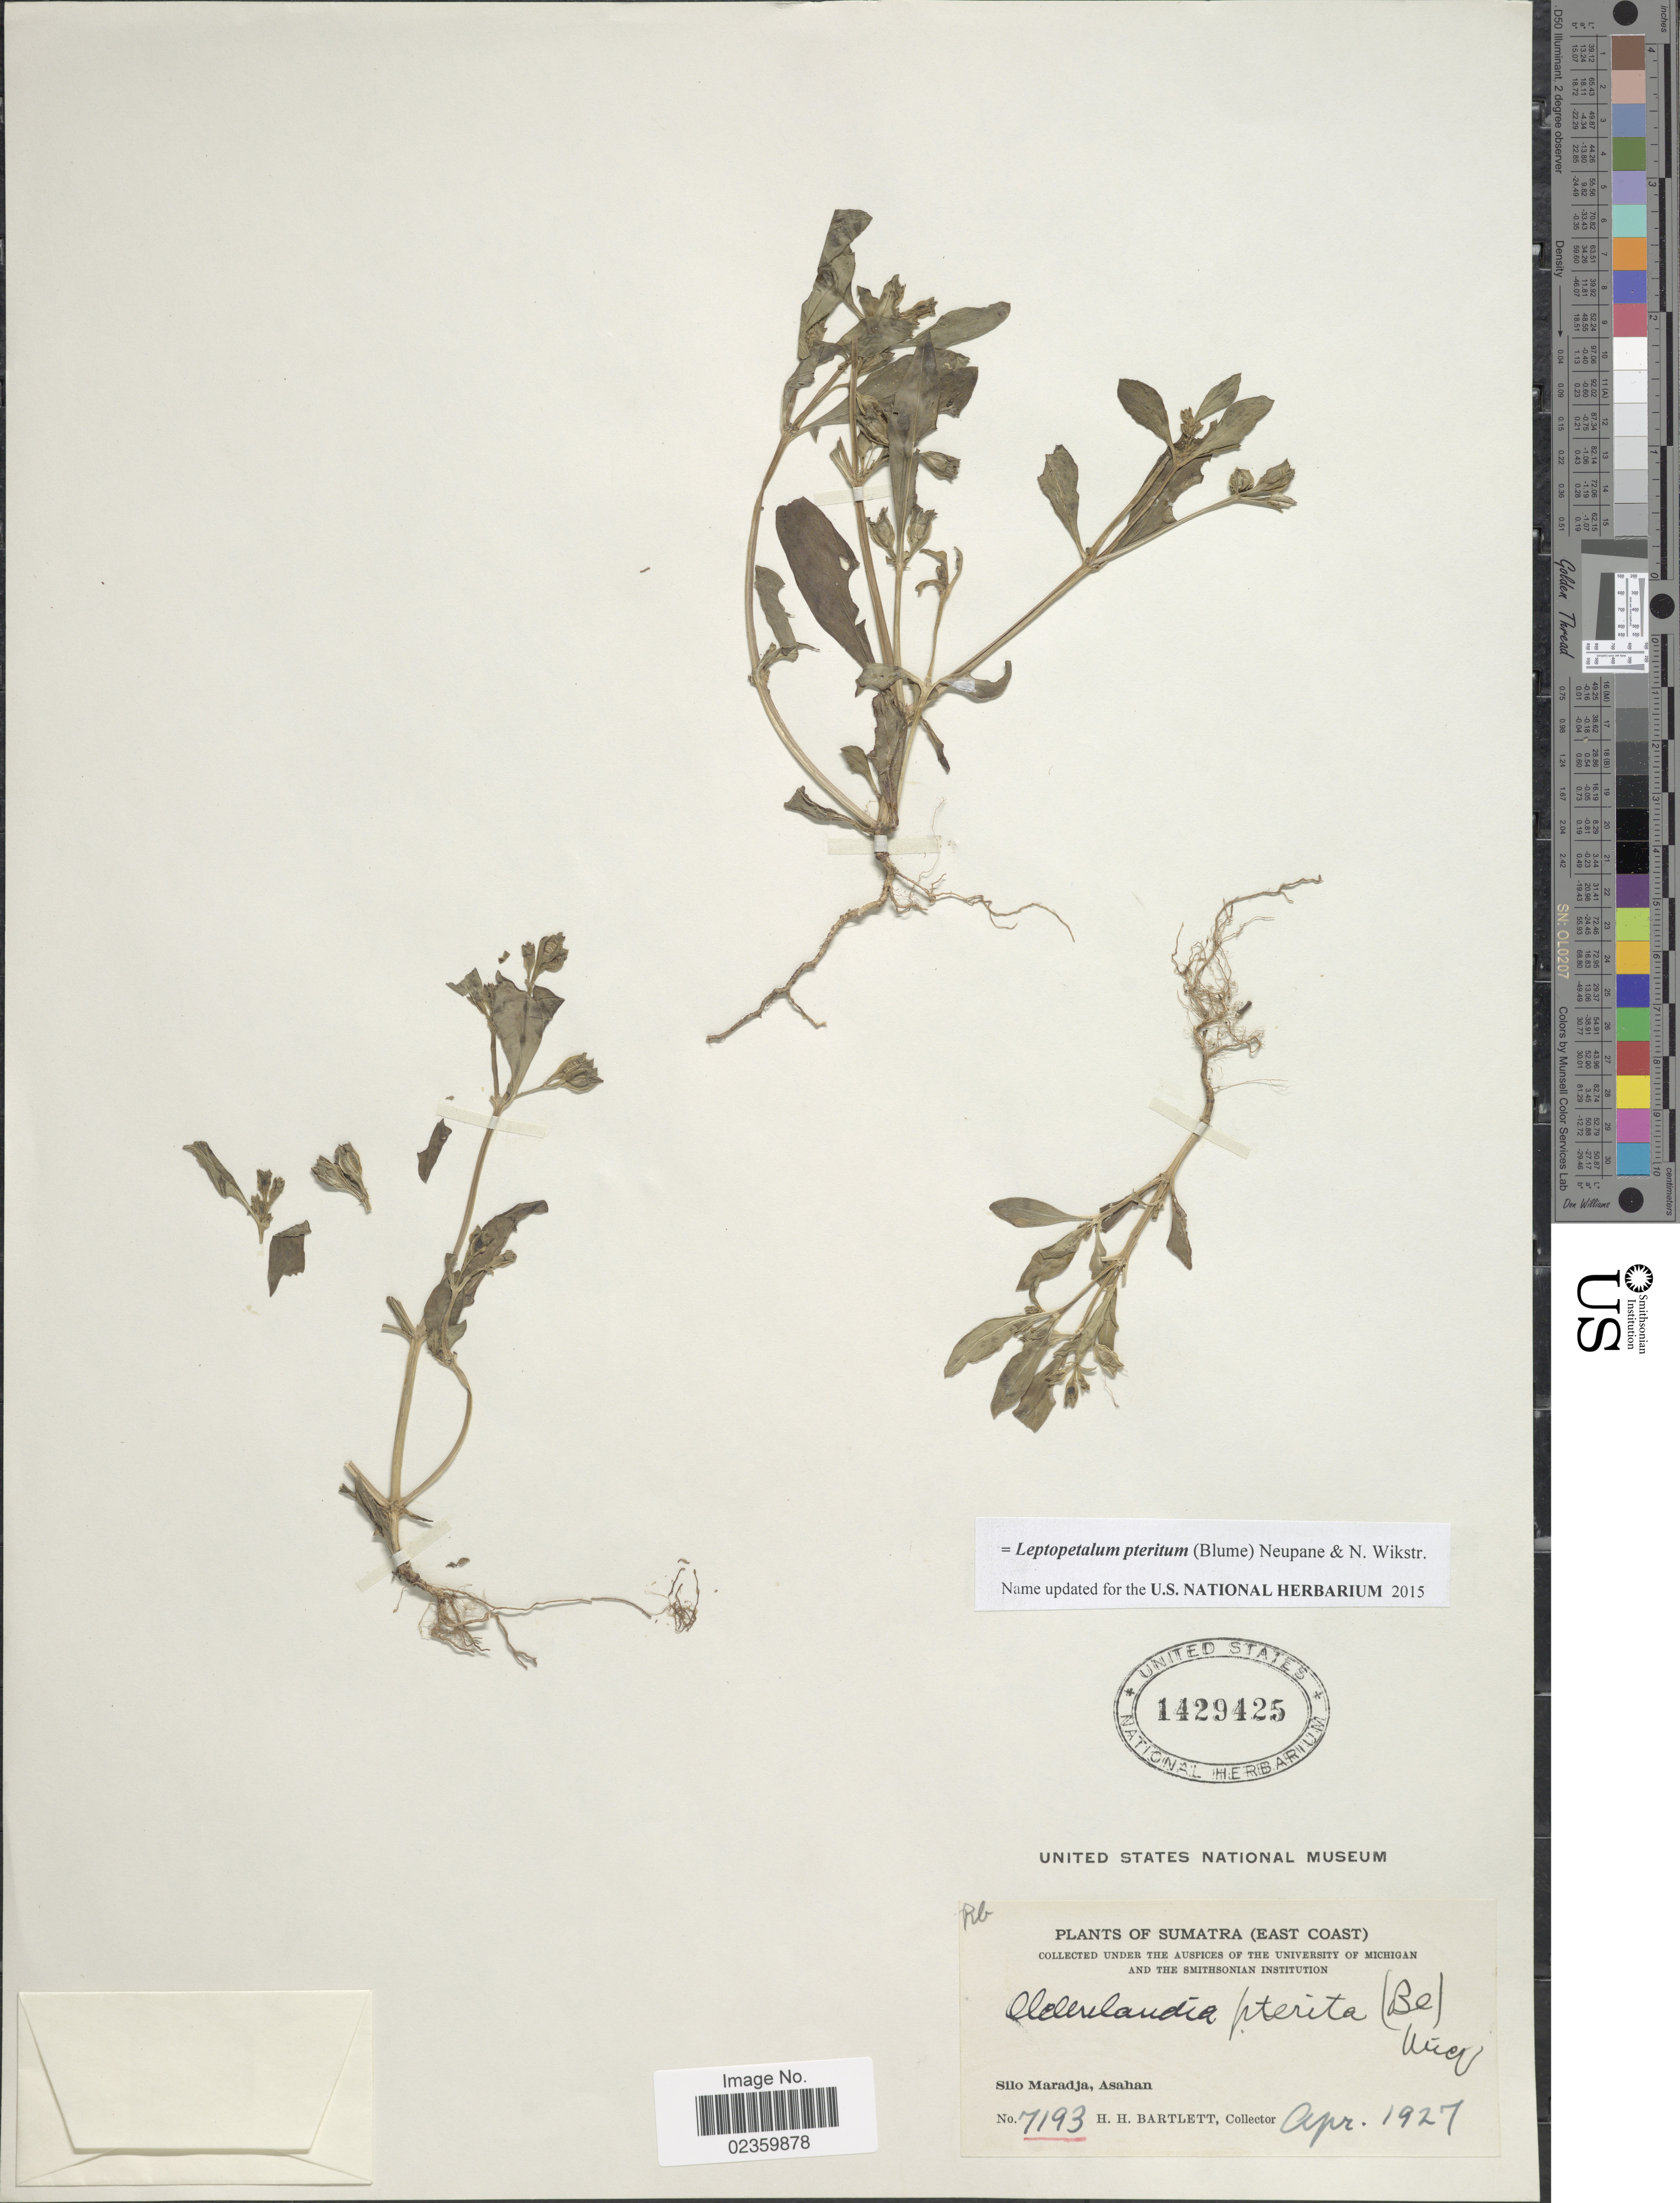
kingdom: Plantae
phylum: Tracheophyta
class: Magnoliopsida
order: Gentianales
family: Rubiaceae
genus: Leptopetalum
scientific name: Leptopetalum pteritum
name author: (Blume) Neupane & N. Wikstr.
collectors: H. H. Bartlett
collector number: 7193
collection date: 1927-04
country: Indonesia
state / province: Sumatra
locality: (East Coast) Silo Maradja, Asahan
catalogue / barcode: US 1429425